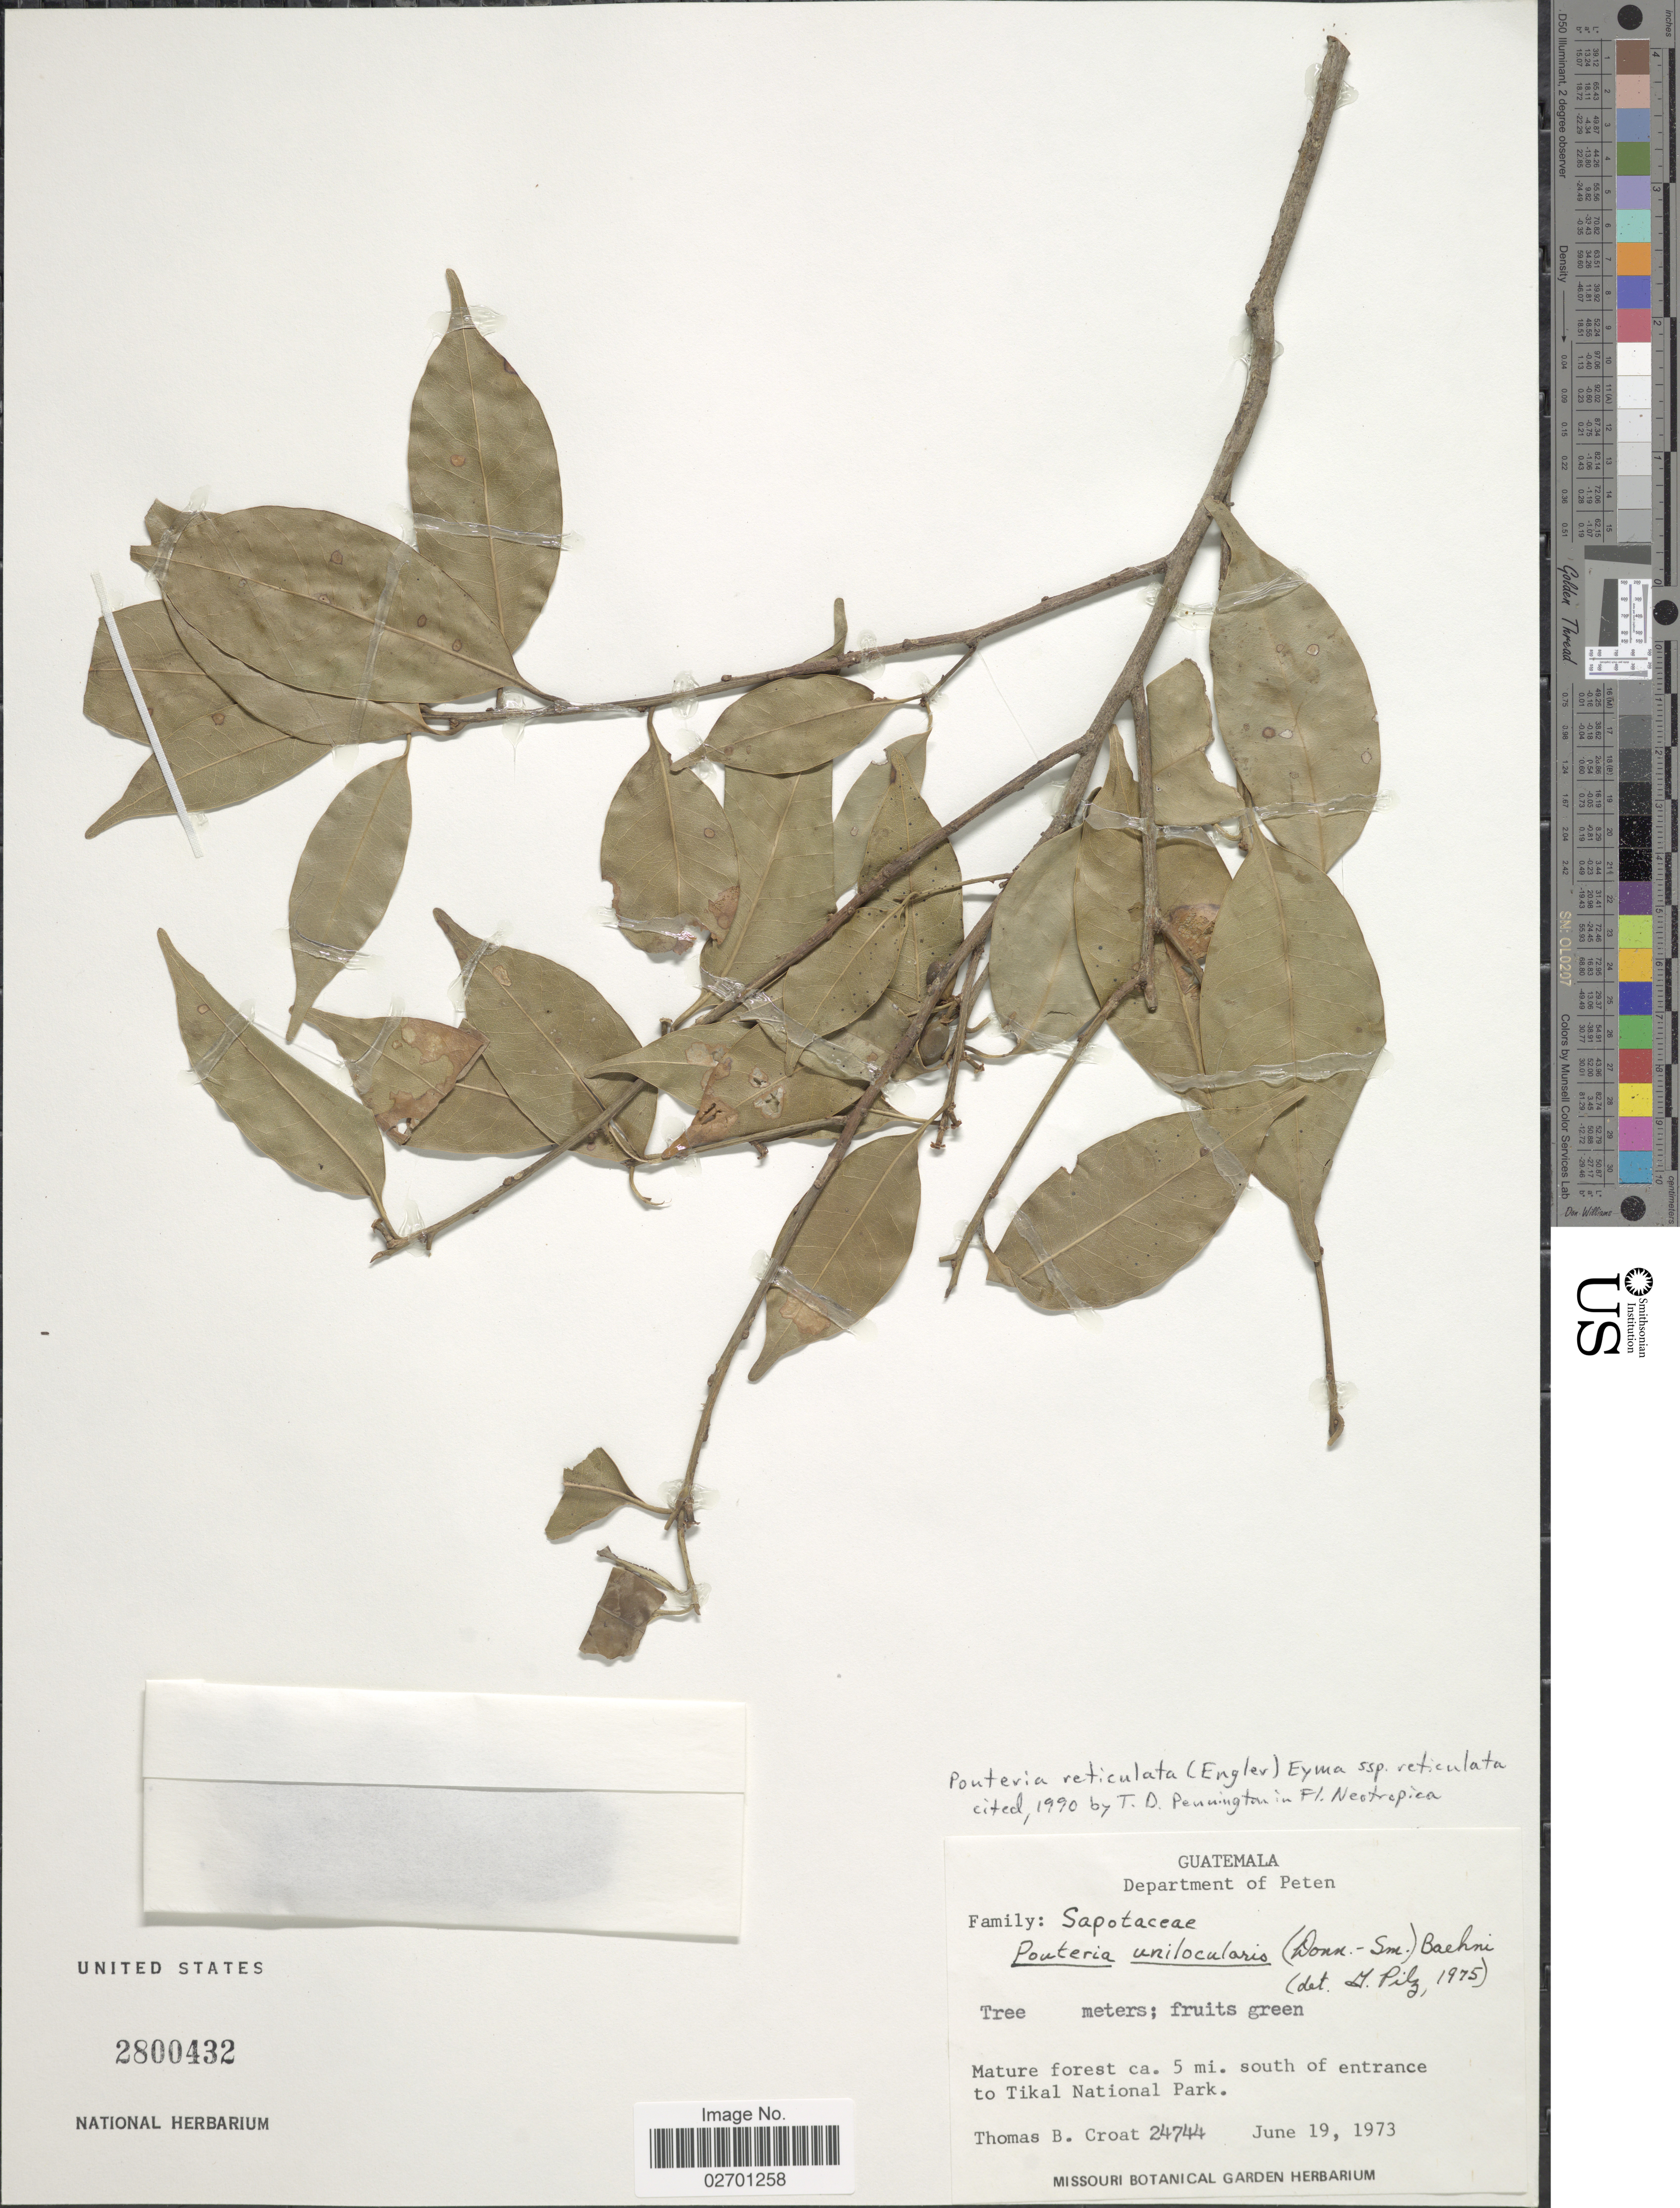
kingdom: Plantae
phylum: Tracheophyta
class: Magnoliopsida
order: Ericales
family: Sapotaceae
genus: Pouteria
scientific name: Pouteria reticulata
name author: (Engl.) Eyma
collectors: T. B. Croat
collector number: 24744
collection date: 1973-06-19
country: Guatemala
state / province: El Petén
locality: Mature forest ca. 5 mi. south of entrance to Tikal National Park.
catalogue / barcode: US 2800432